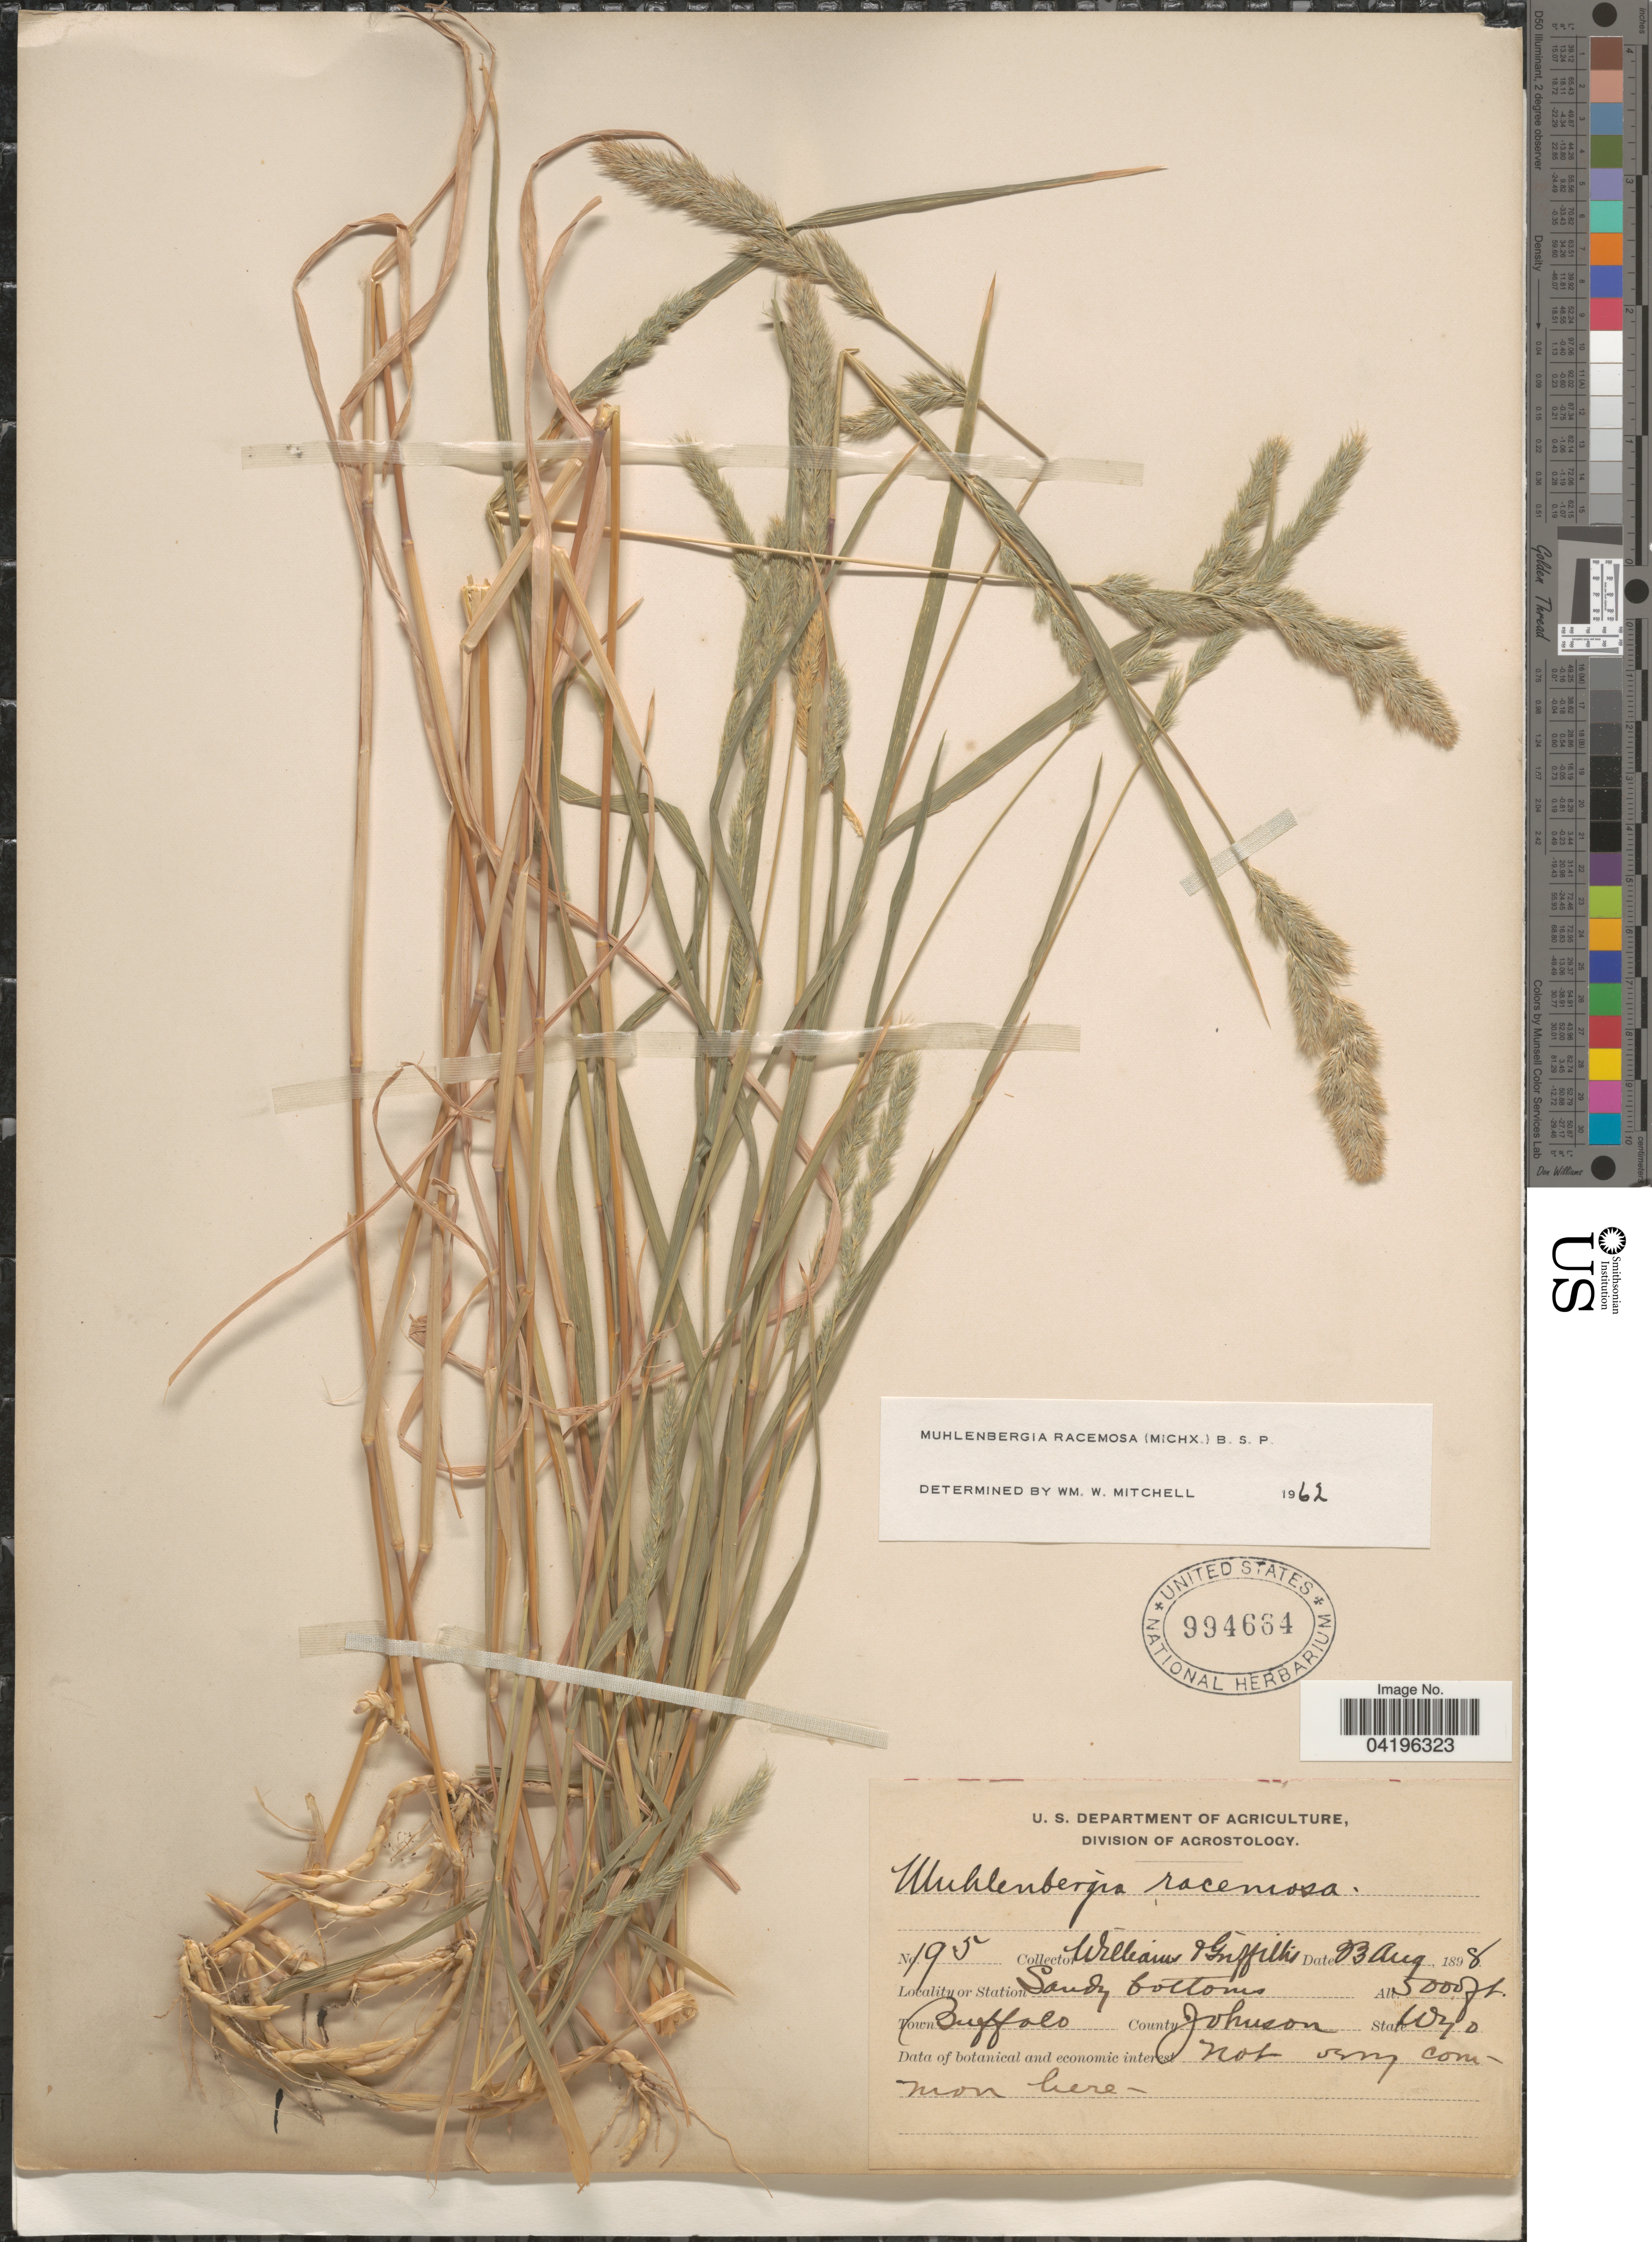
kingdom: Plantae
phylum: Tracheophyta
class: Liliopsida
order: Poales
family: Poaceae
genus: Muhlenbergia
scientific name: Muhlenbergia racemosa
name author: (Michx.) Britton et al.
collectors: -- Williams & -- Griffiths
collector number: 195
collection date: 1898-08-23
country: United States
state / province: Wyoming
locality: Sandy bottoms. Town Buffalo. County Johnson.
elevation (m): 1524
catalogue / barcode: US 994664